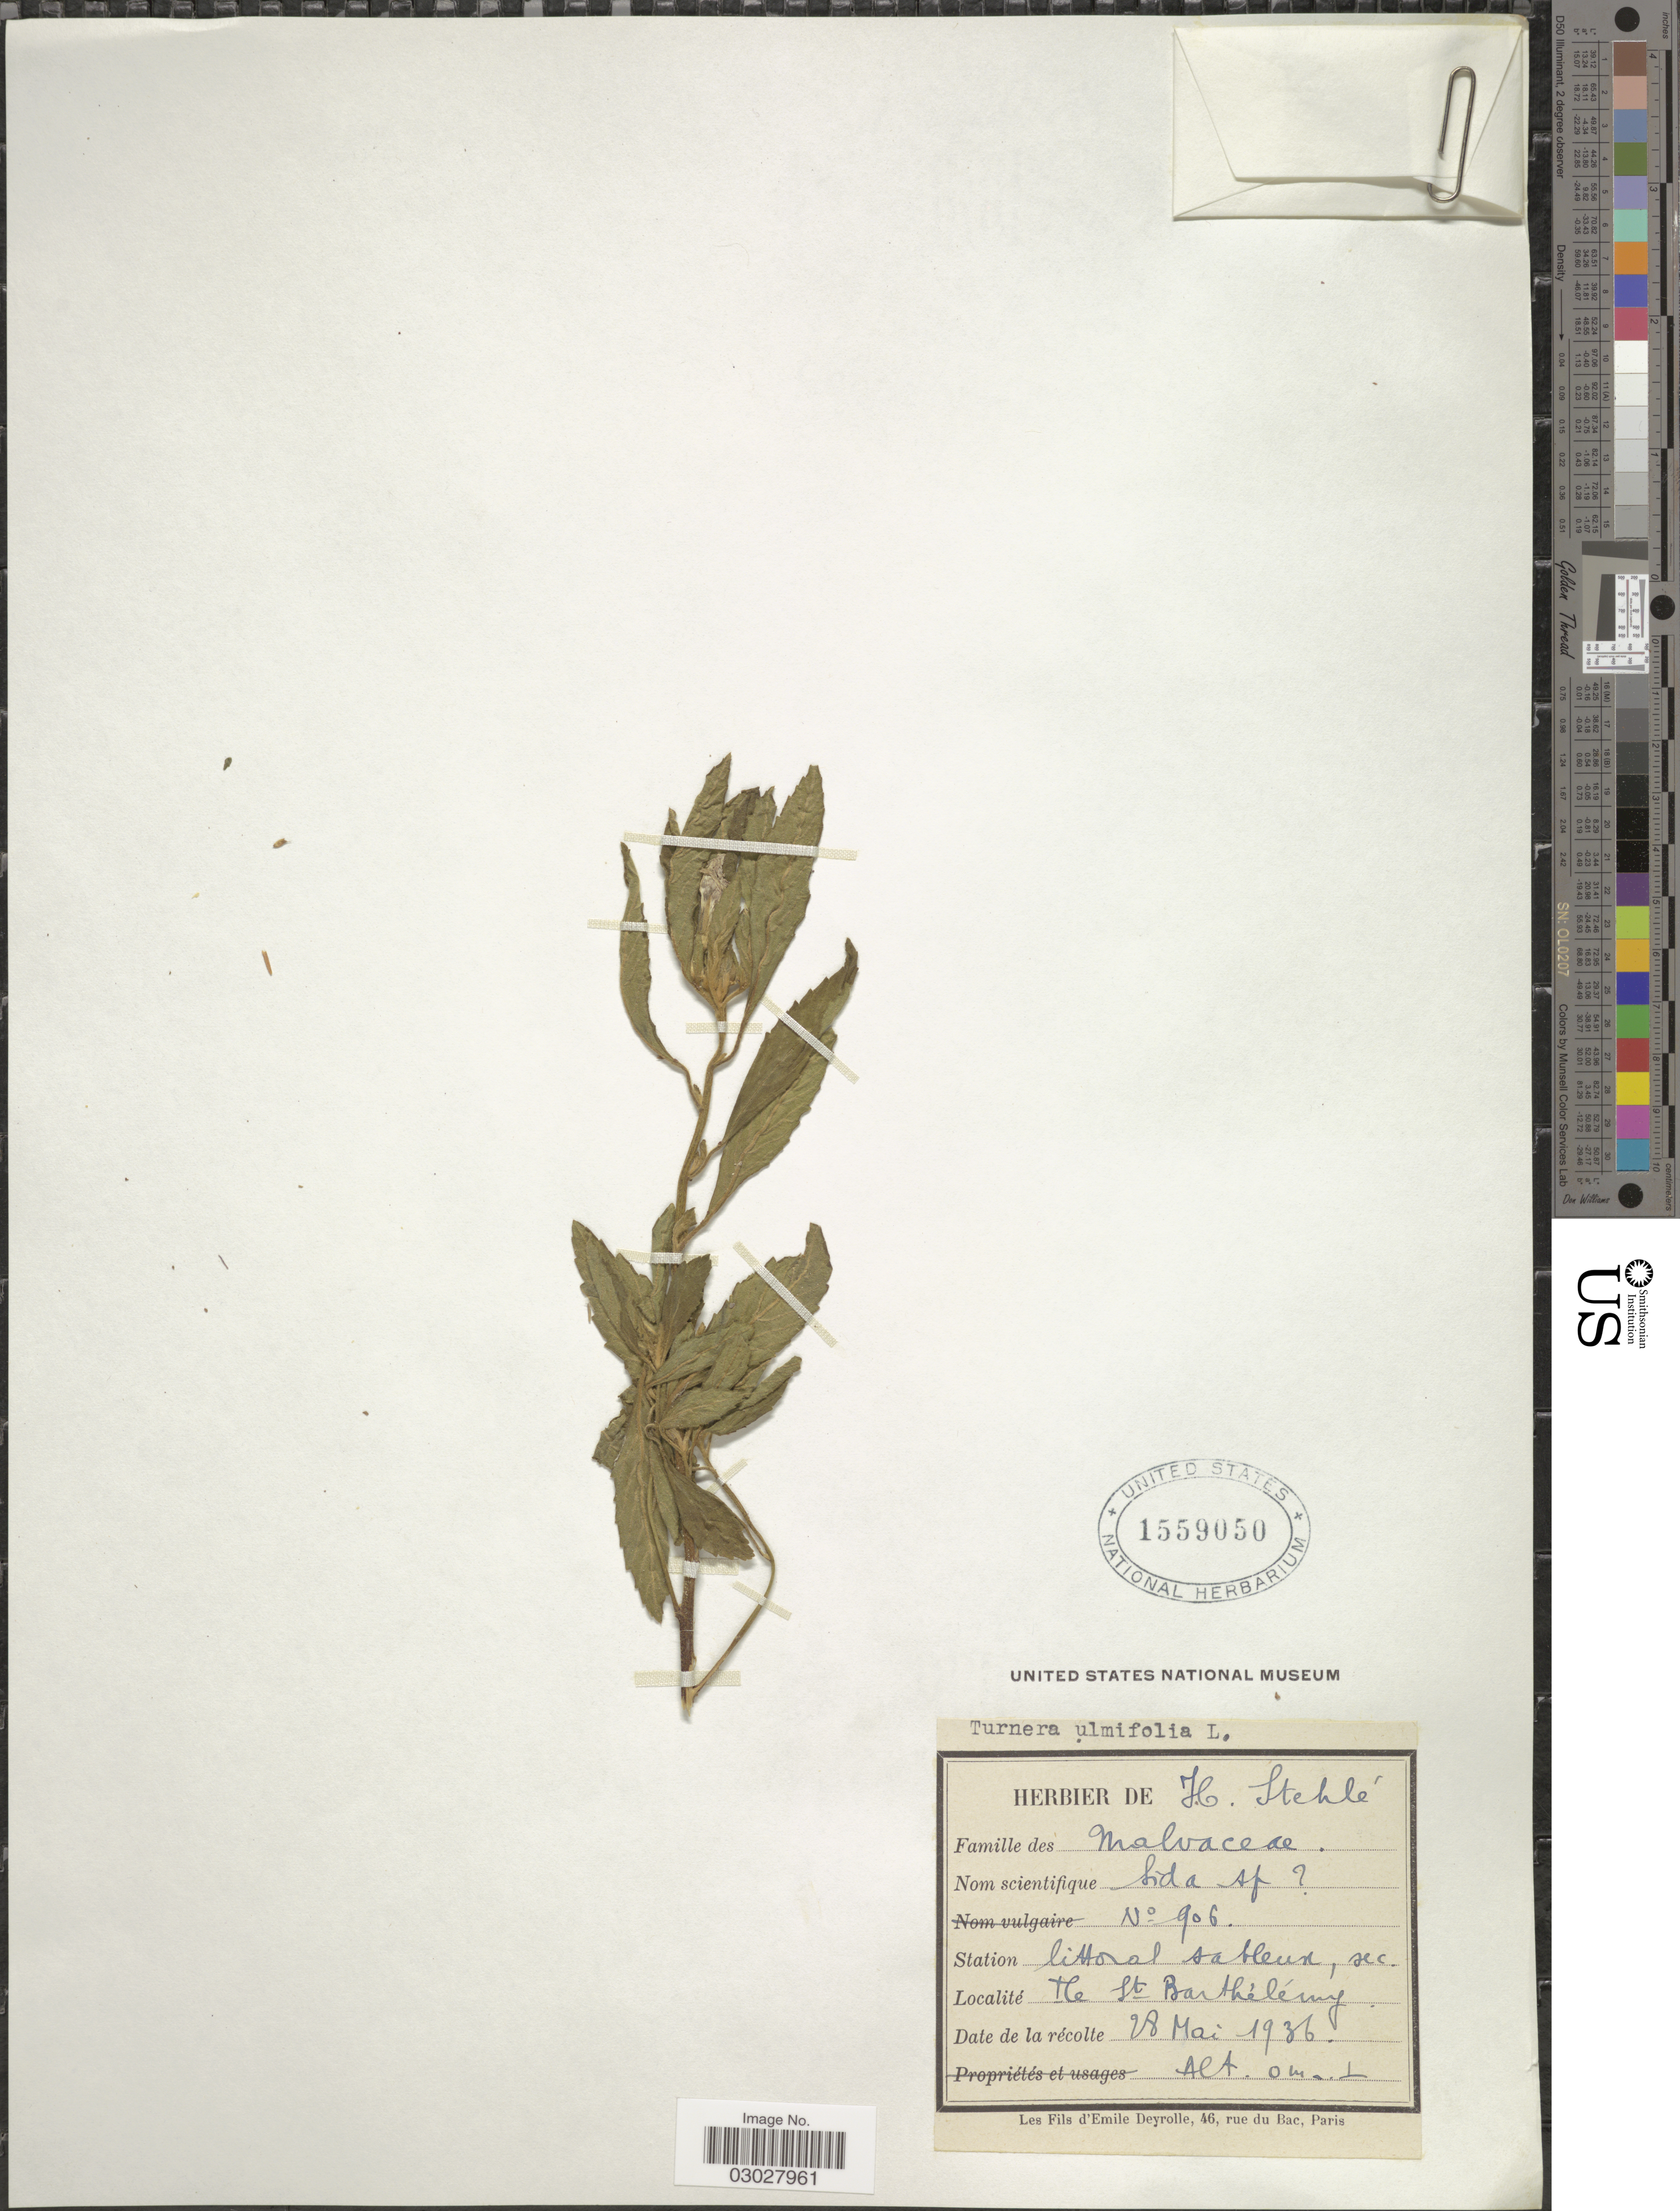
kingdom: Plantae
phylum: Tracheophyta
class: Magnoliopsida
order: Malpighiales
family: Turneraceae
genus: Turnera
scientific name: Turnera ulmifolia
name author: L.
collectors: ex herb. H. Stehlé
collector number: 906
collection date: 1936-05-28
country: Saint Barthélemy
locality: Station littoral sableux, sec. Ile St Barthélémy.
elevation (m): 0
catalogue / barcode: US 1559050